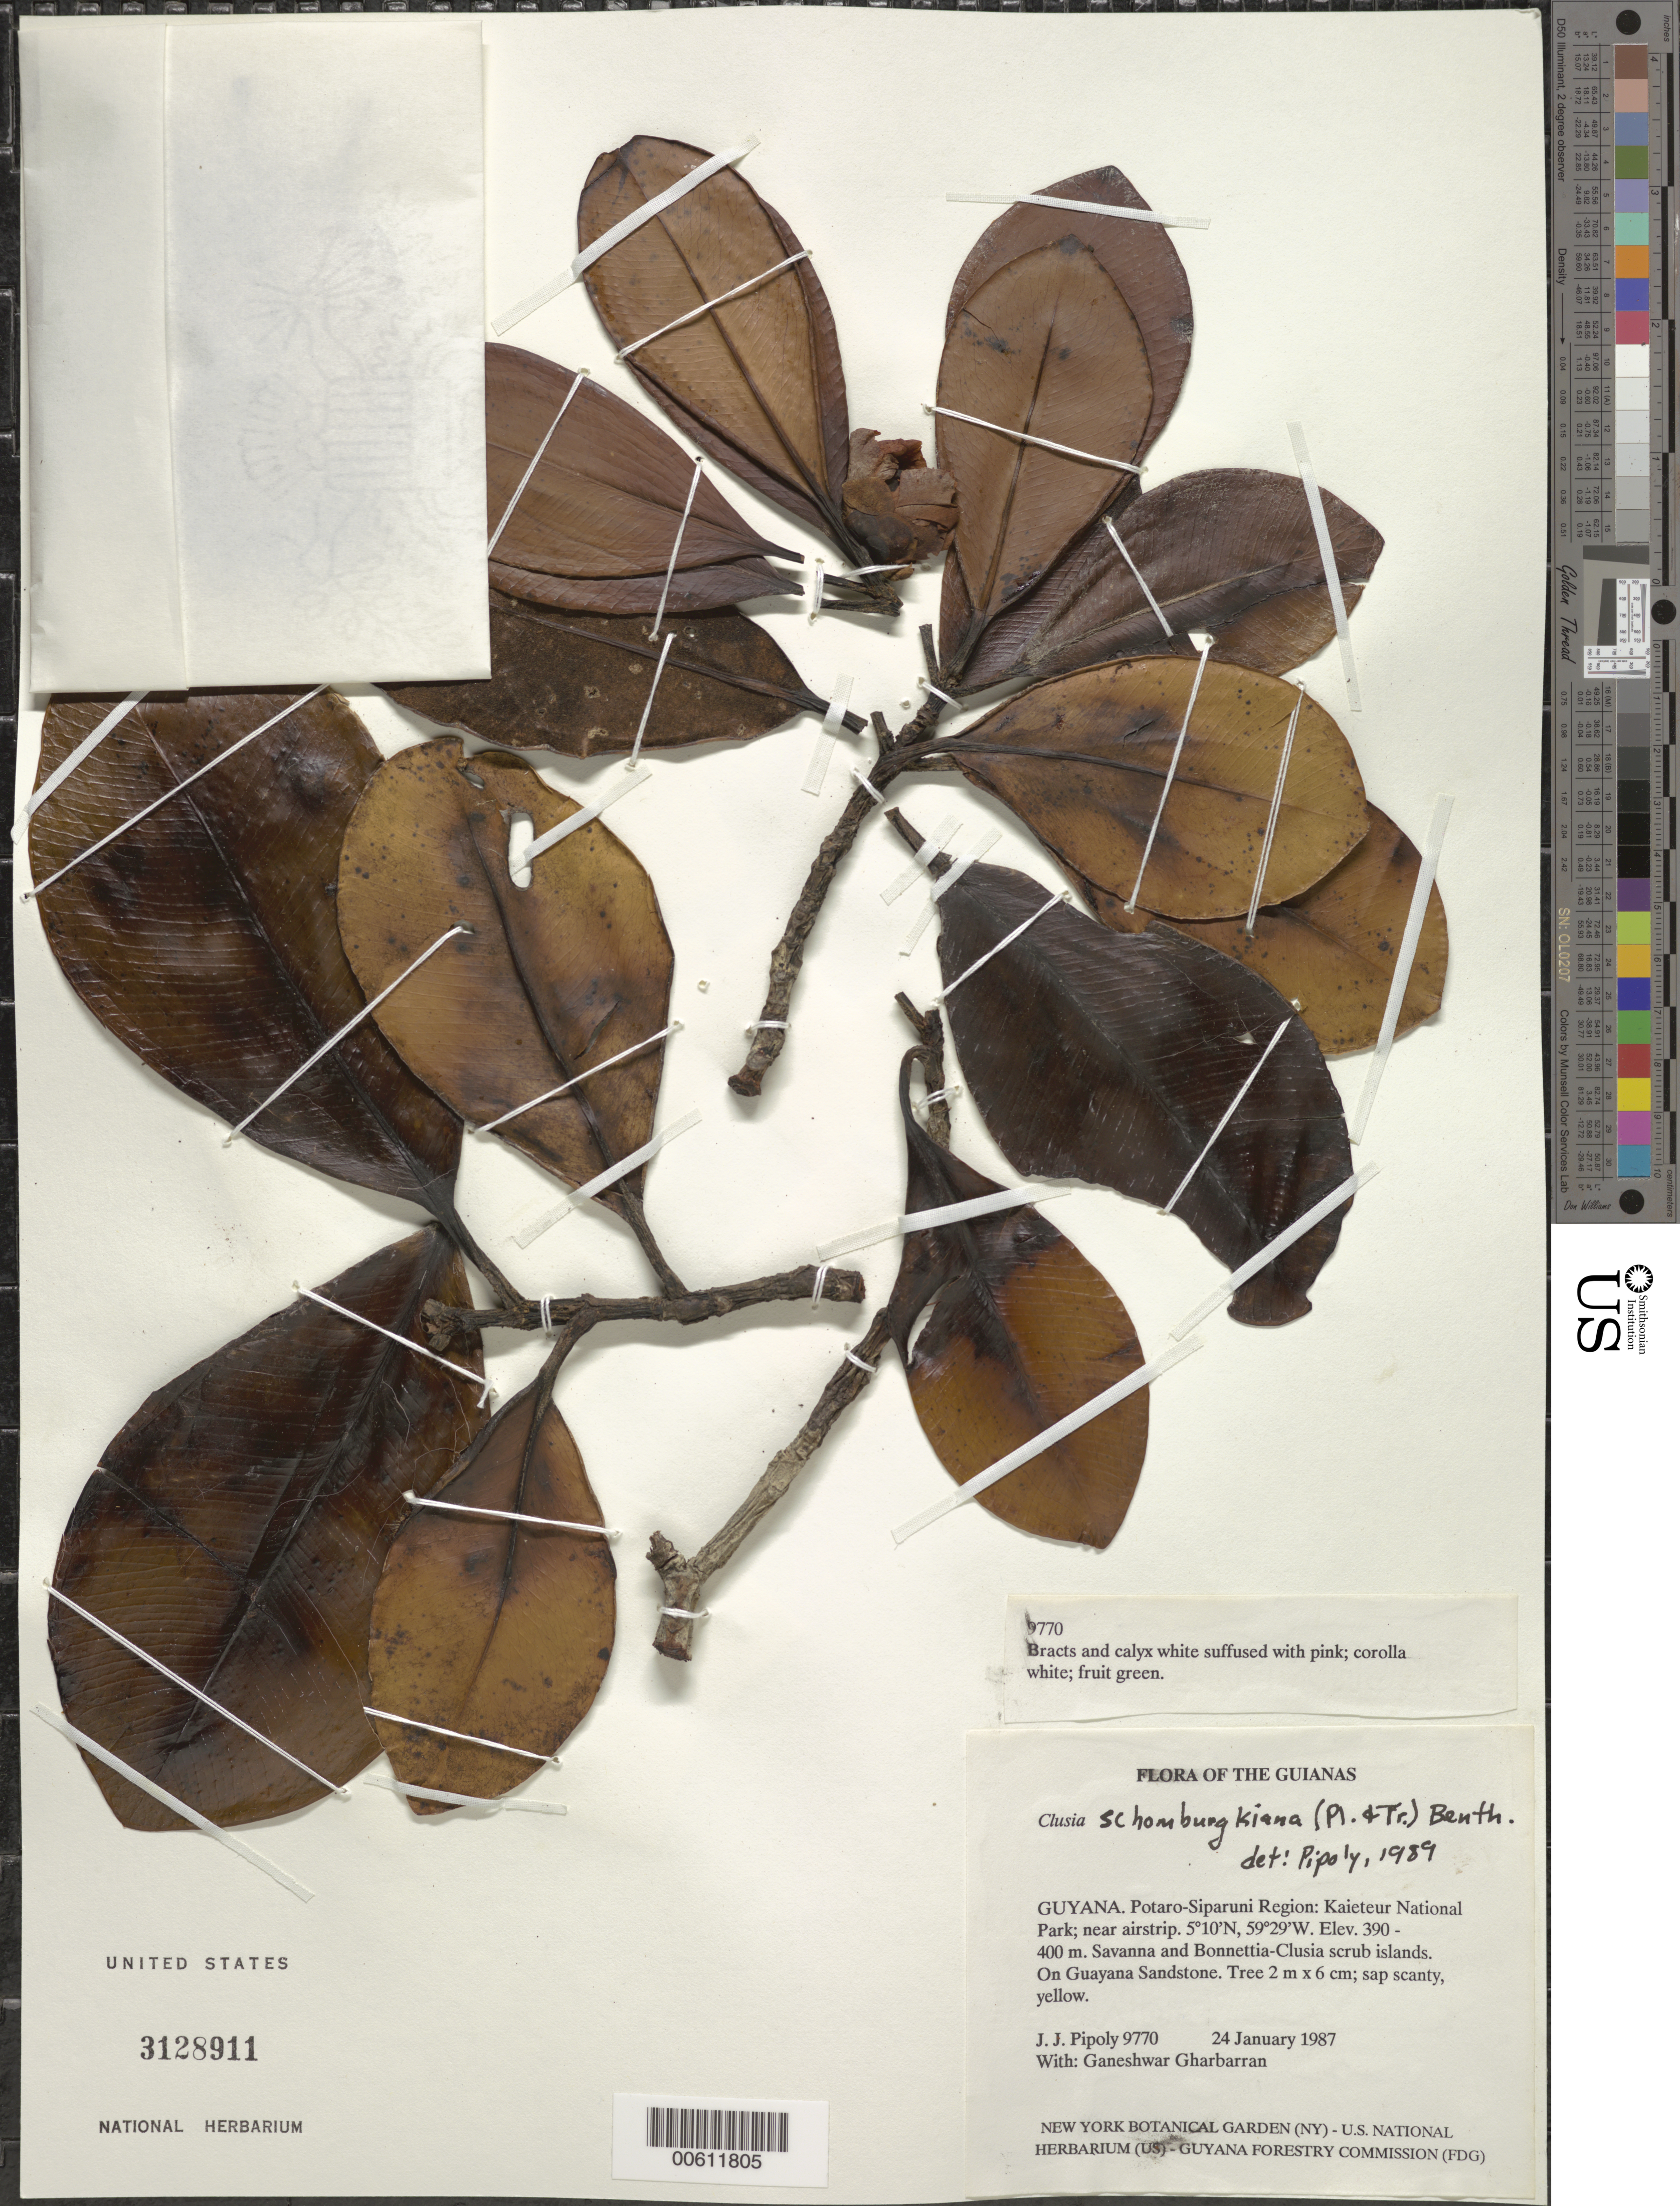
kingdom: Plantae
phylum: Tracheophyta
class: Magnoliopsida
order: Malpighiales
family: Clusiaceae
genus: Clusia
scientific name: Clusia schomburgkiana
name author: (Planch. & Triana) Benth. ex Engl.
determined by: Pipoly, J. J., III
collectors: J. J. Pipoly & G. Gharbarran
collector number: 9770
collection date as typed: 24 January 1987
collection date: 1987-01-24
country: Guyana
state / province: Potaro-Siparuni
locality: Kaieteur National Park; near airstrip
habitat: Savanna and Bonnetia-Clusia scrub islands. Guayana sandstone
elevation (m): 390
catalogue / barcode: US 3128911